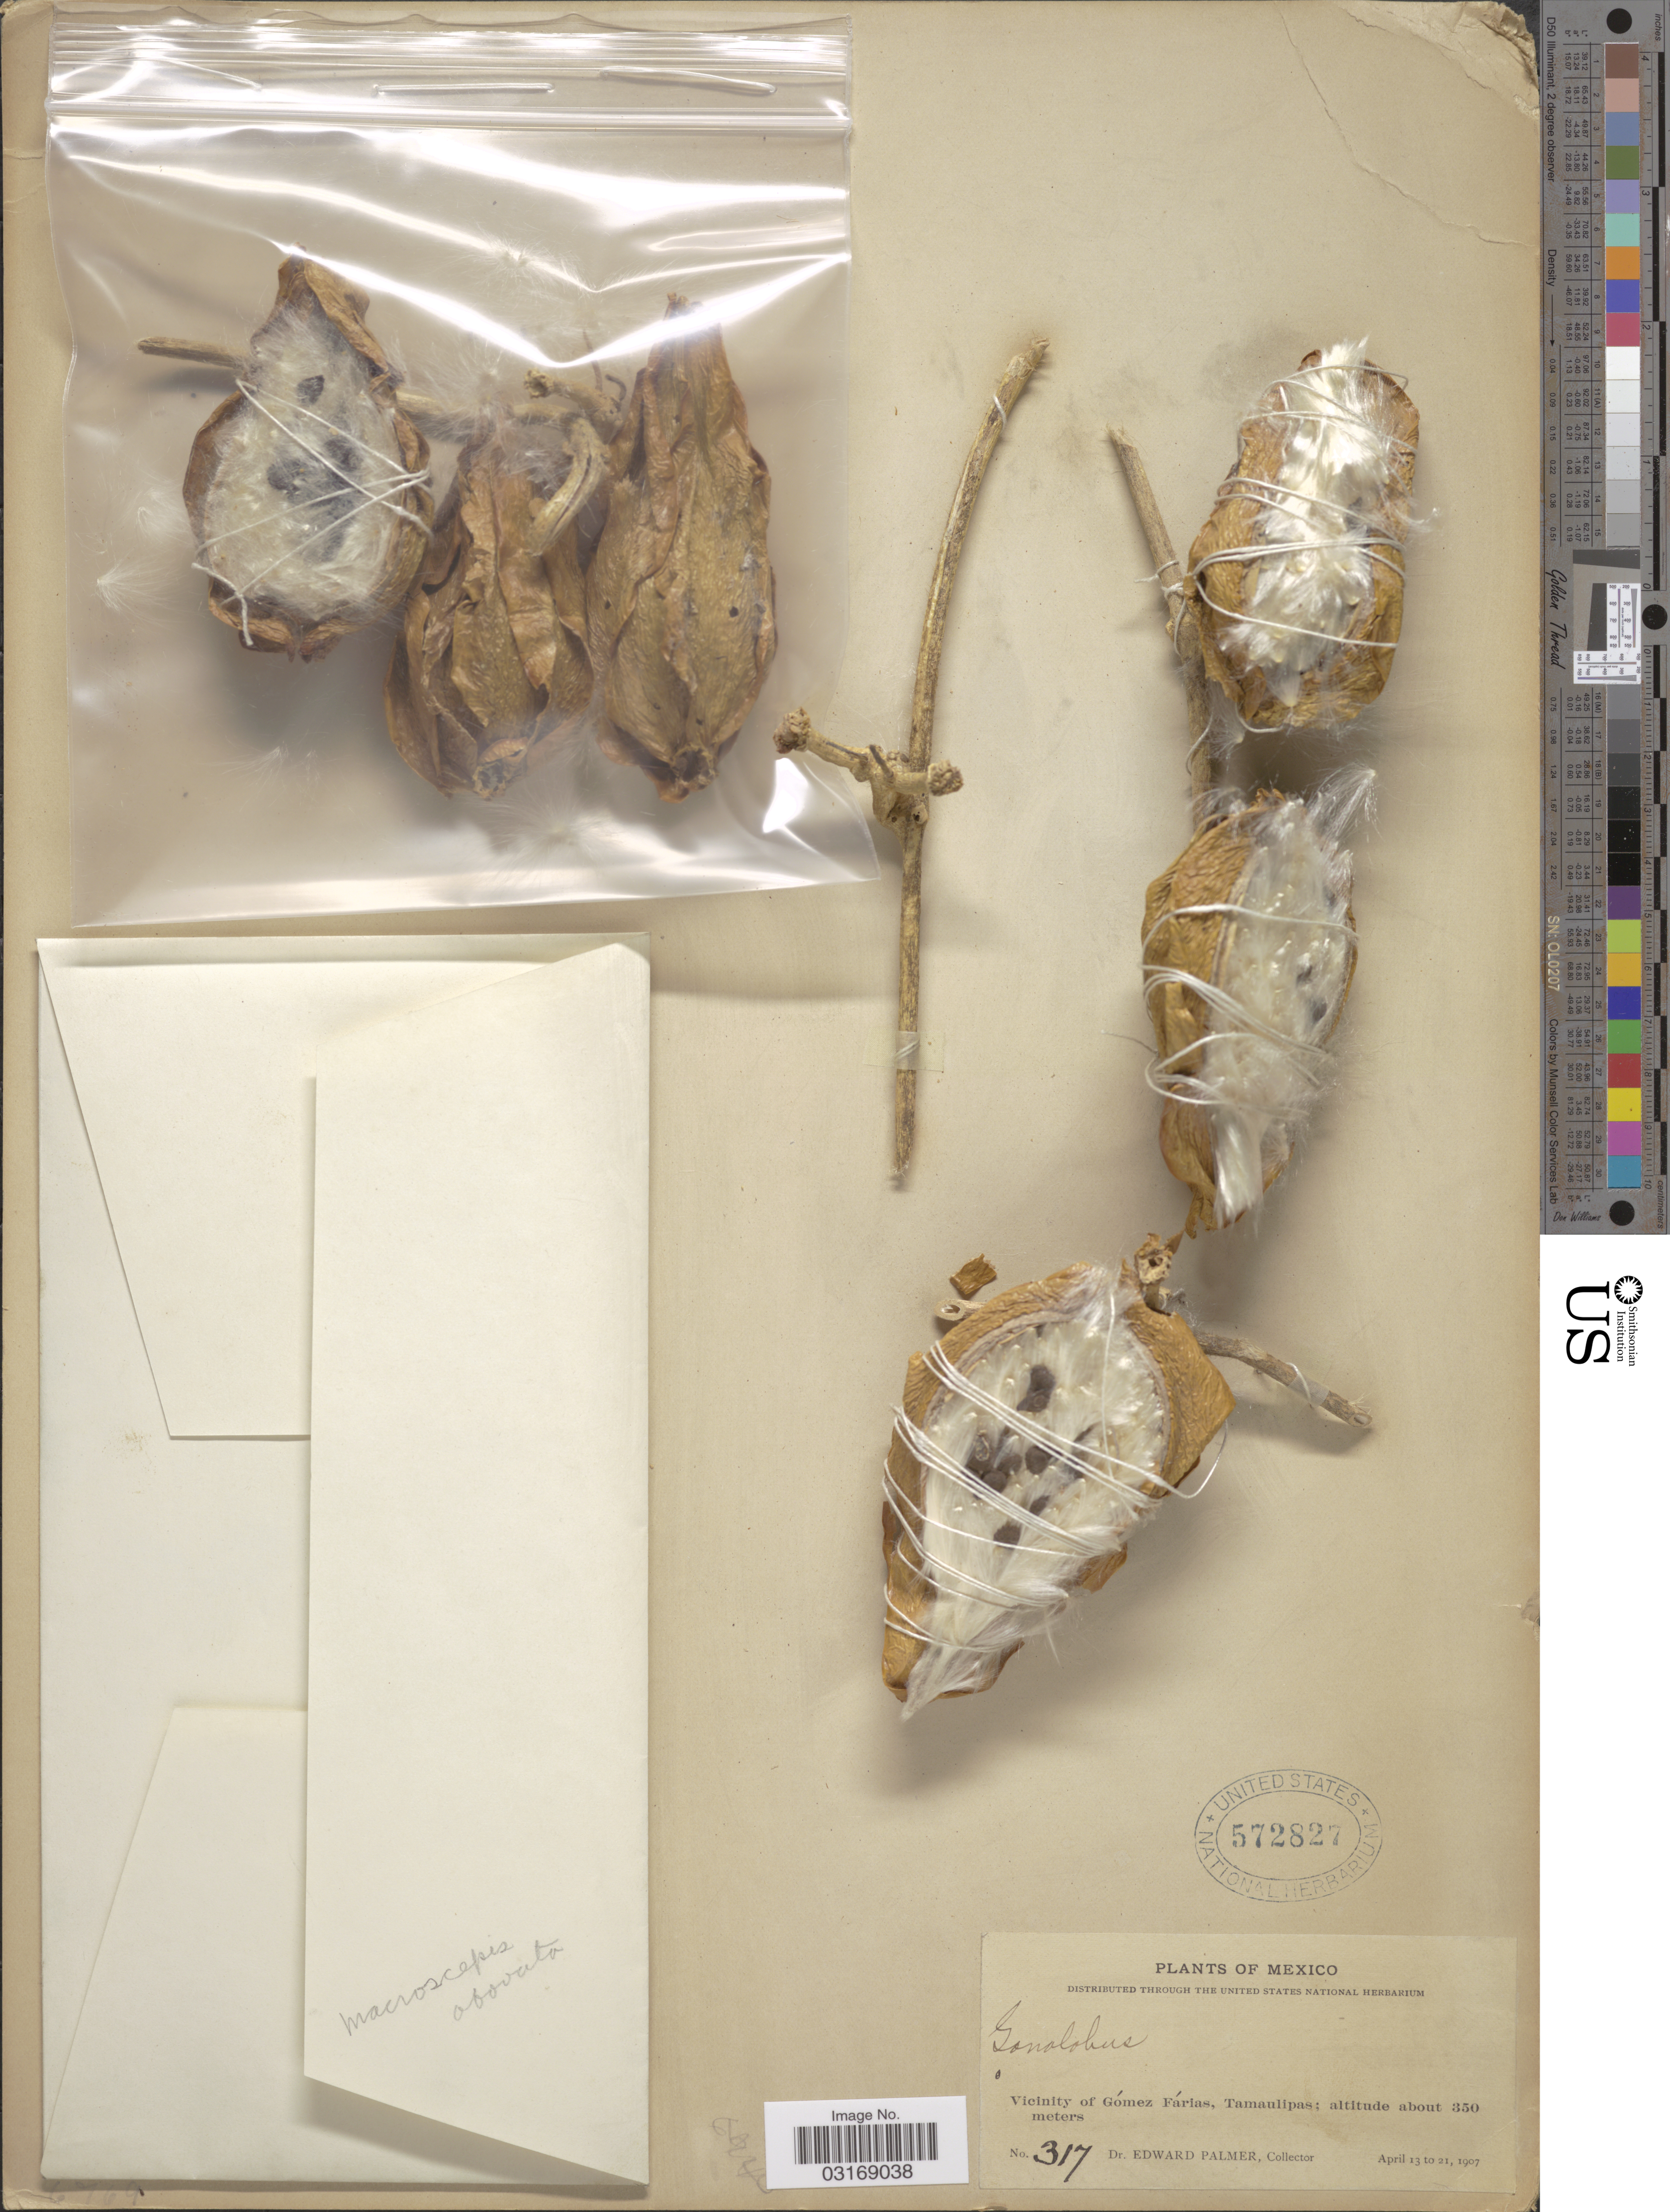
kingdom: Plantae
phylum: Tracheophyta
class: Magnoliopsida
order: Gentianales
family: Apocynaceae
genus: Gonolobus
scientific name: Gonolobus sp.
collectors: E. Palmer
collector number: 317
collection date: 1907-04-13/1907-04-21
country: Mexico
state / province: Tamaulipas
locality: Vicinity of Gómez Fárias.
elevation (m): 350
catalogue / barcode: US 572827